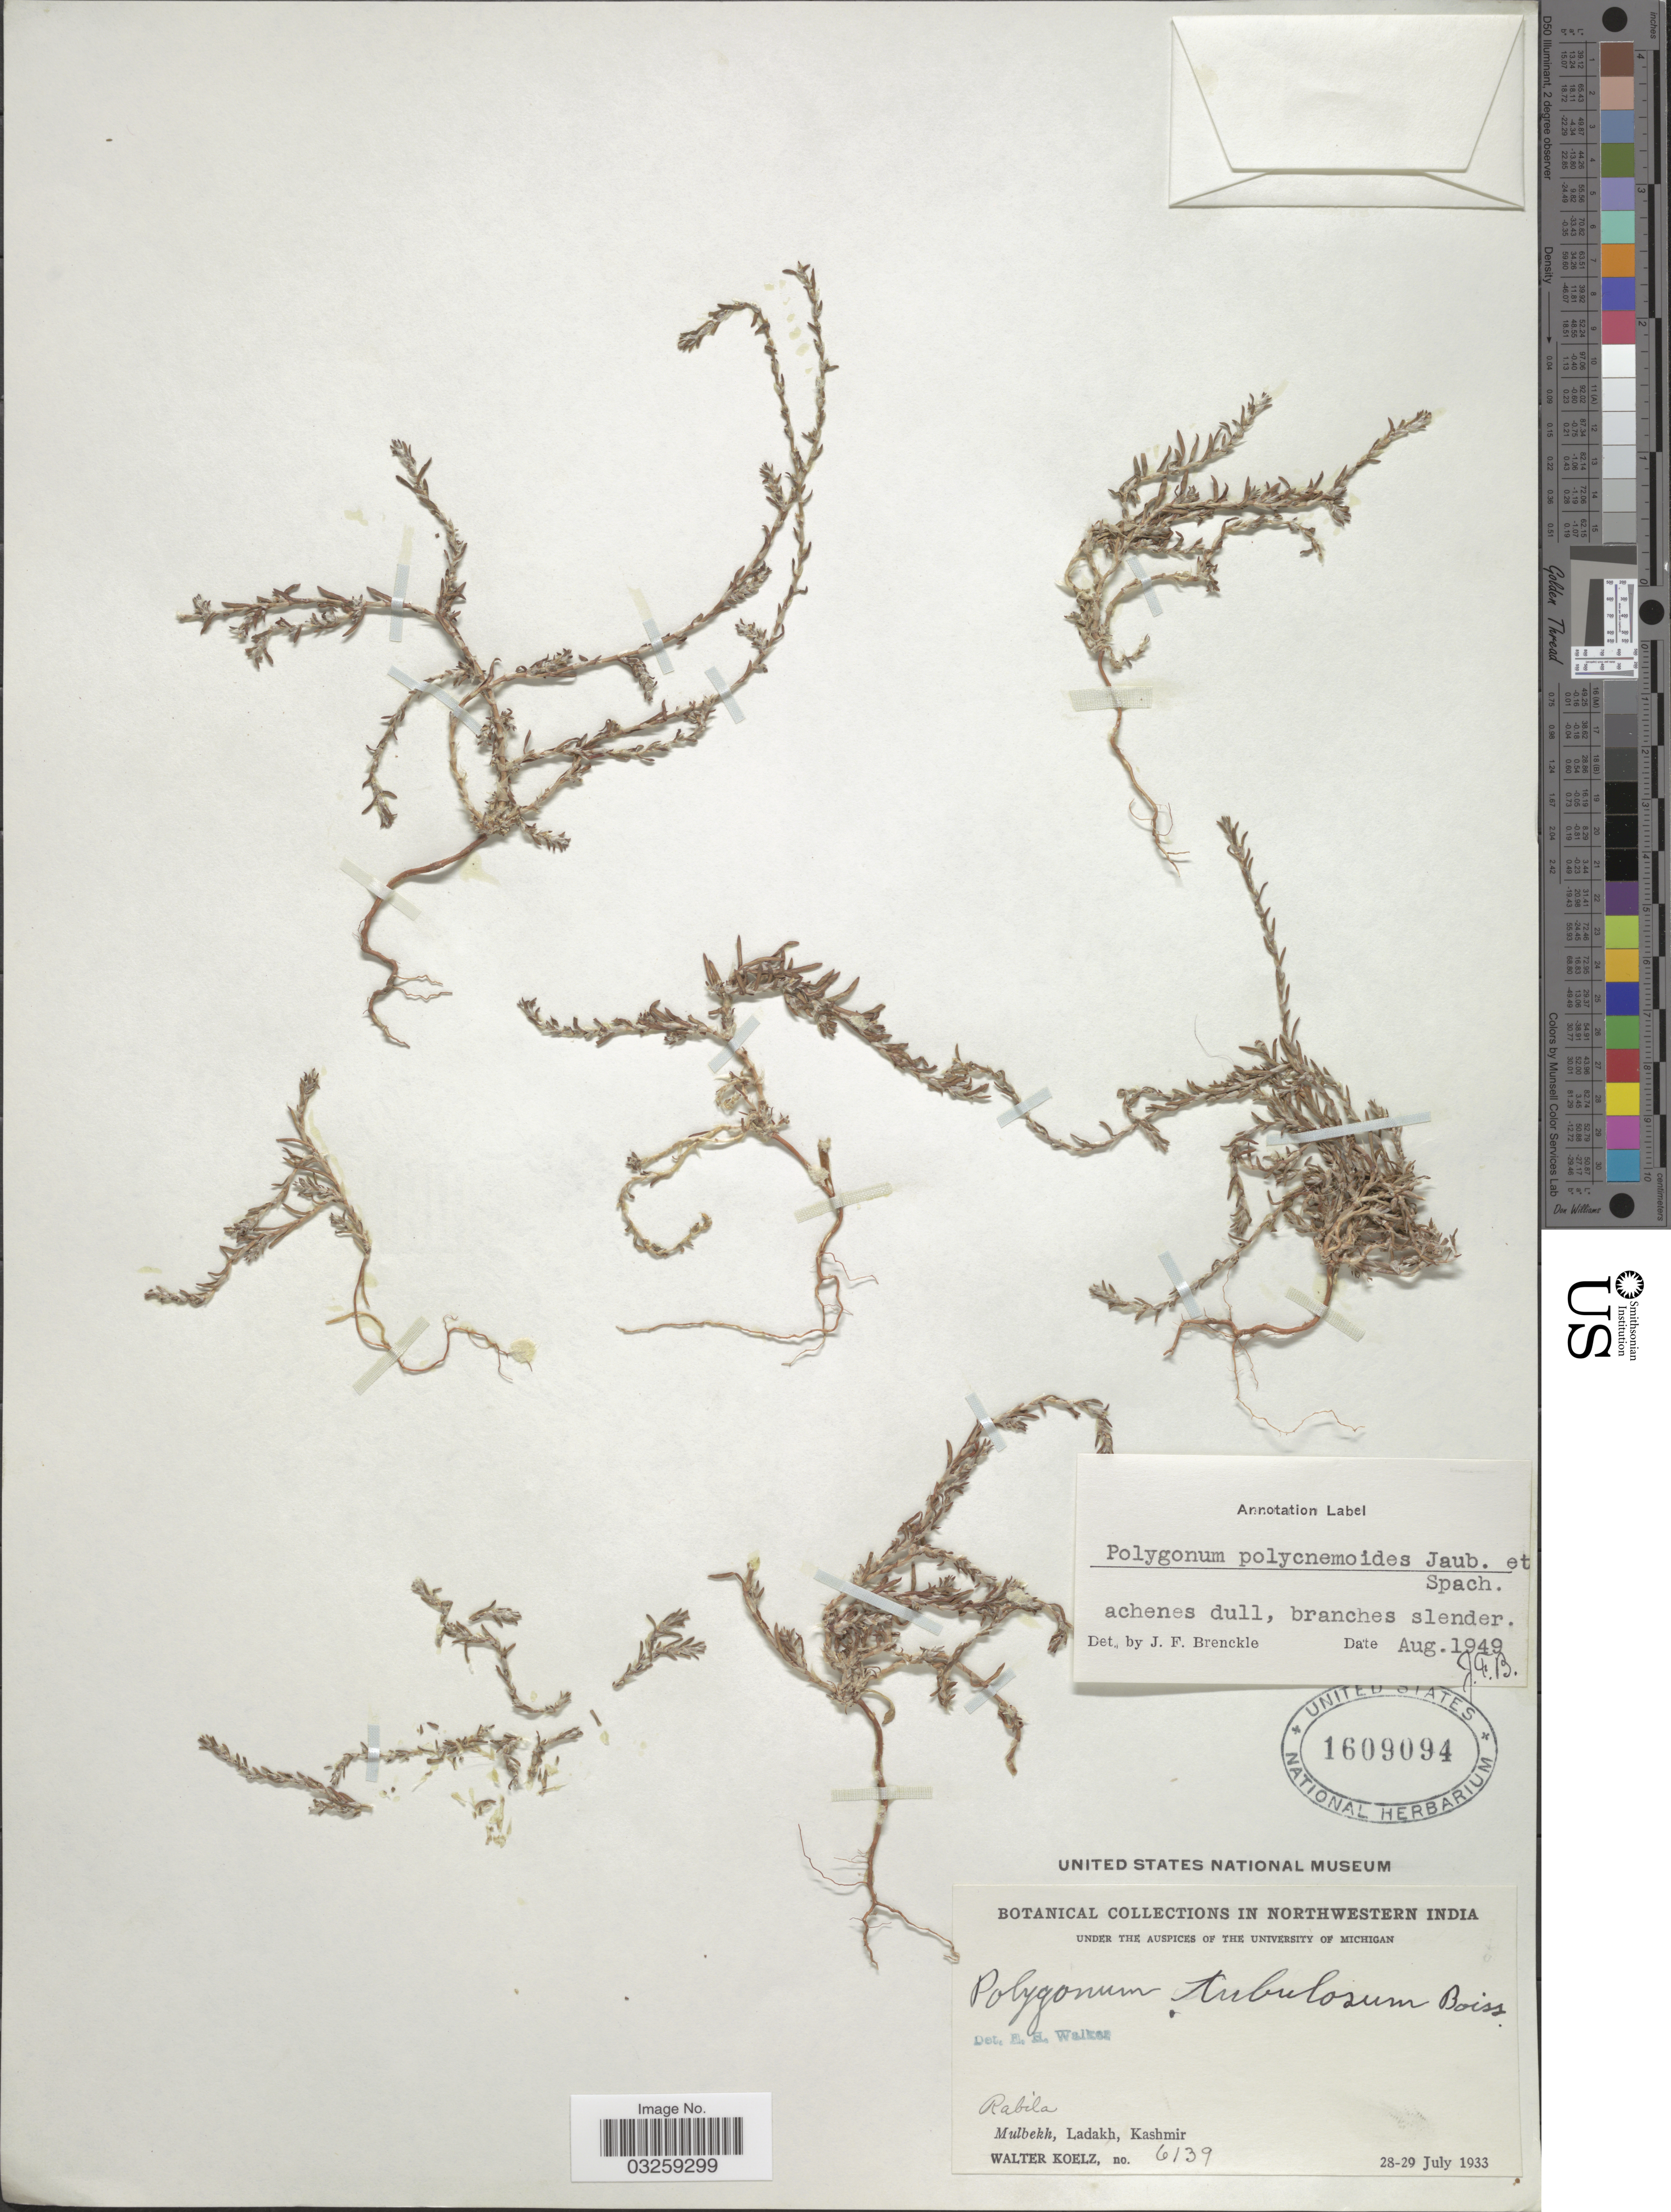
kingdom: Plantae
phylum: Tracheophyta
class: Magnoliopsida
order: Caryophyllales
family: Polygonaceae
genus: Polygonum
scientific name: Polygonum polycnemoides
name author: Jaub. & Spach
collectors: W. N. Koelz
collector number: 6139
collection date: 1933-07-28/1933-07-29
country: India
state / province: Jammu and Kashmir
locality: Northwestern India. Rabila. Mulbekh, Ladakh, Kashmir.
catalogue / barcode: US 1609094